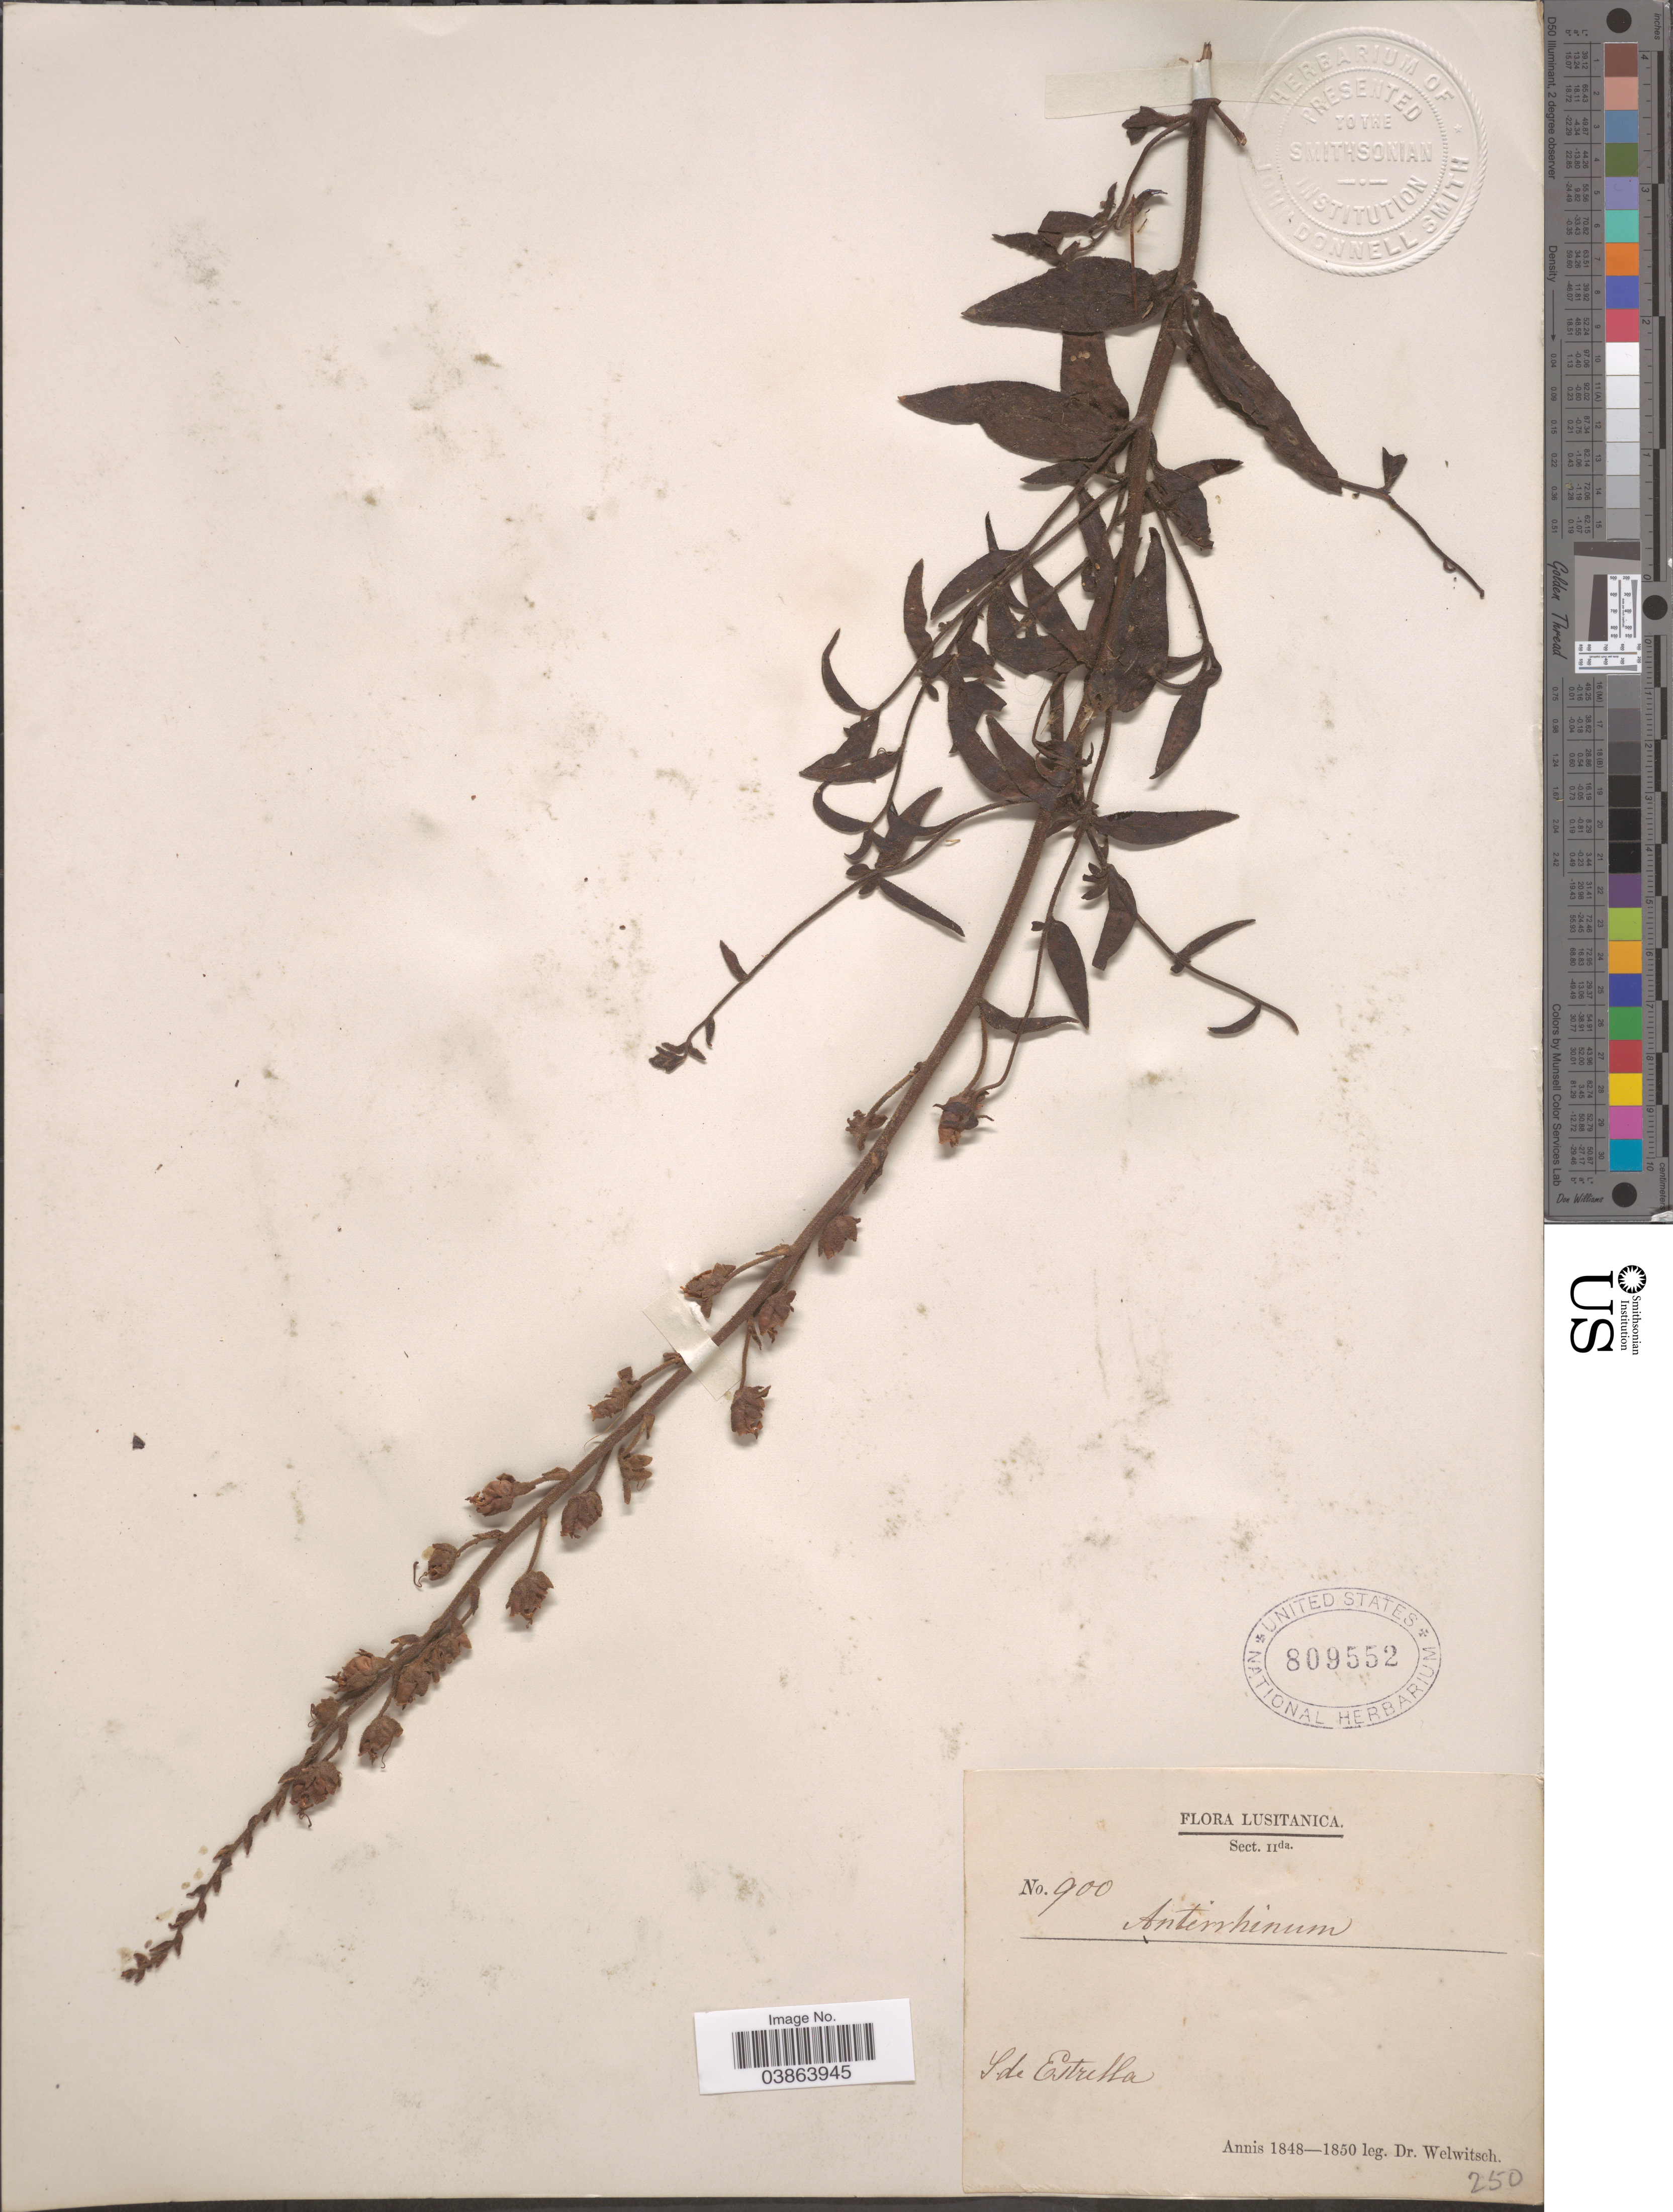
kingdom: Plantae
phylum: Tracheophyta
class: Magnoliopsida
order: Lamiales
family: Plantaginaceae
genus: Antirrhinum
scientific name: Antirrhinum sp.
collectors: -. Welwitsch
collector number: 900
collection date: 1848/1850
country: Portugal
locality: Lusitanica. S. de Estrella.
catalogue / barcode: US 809552